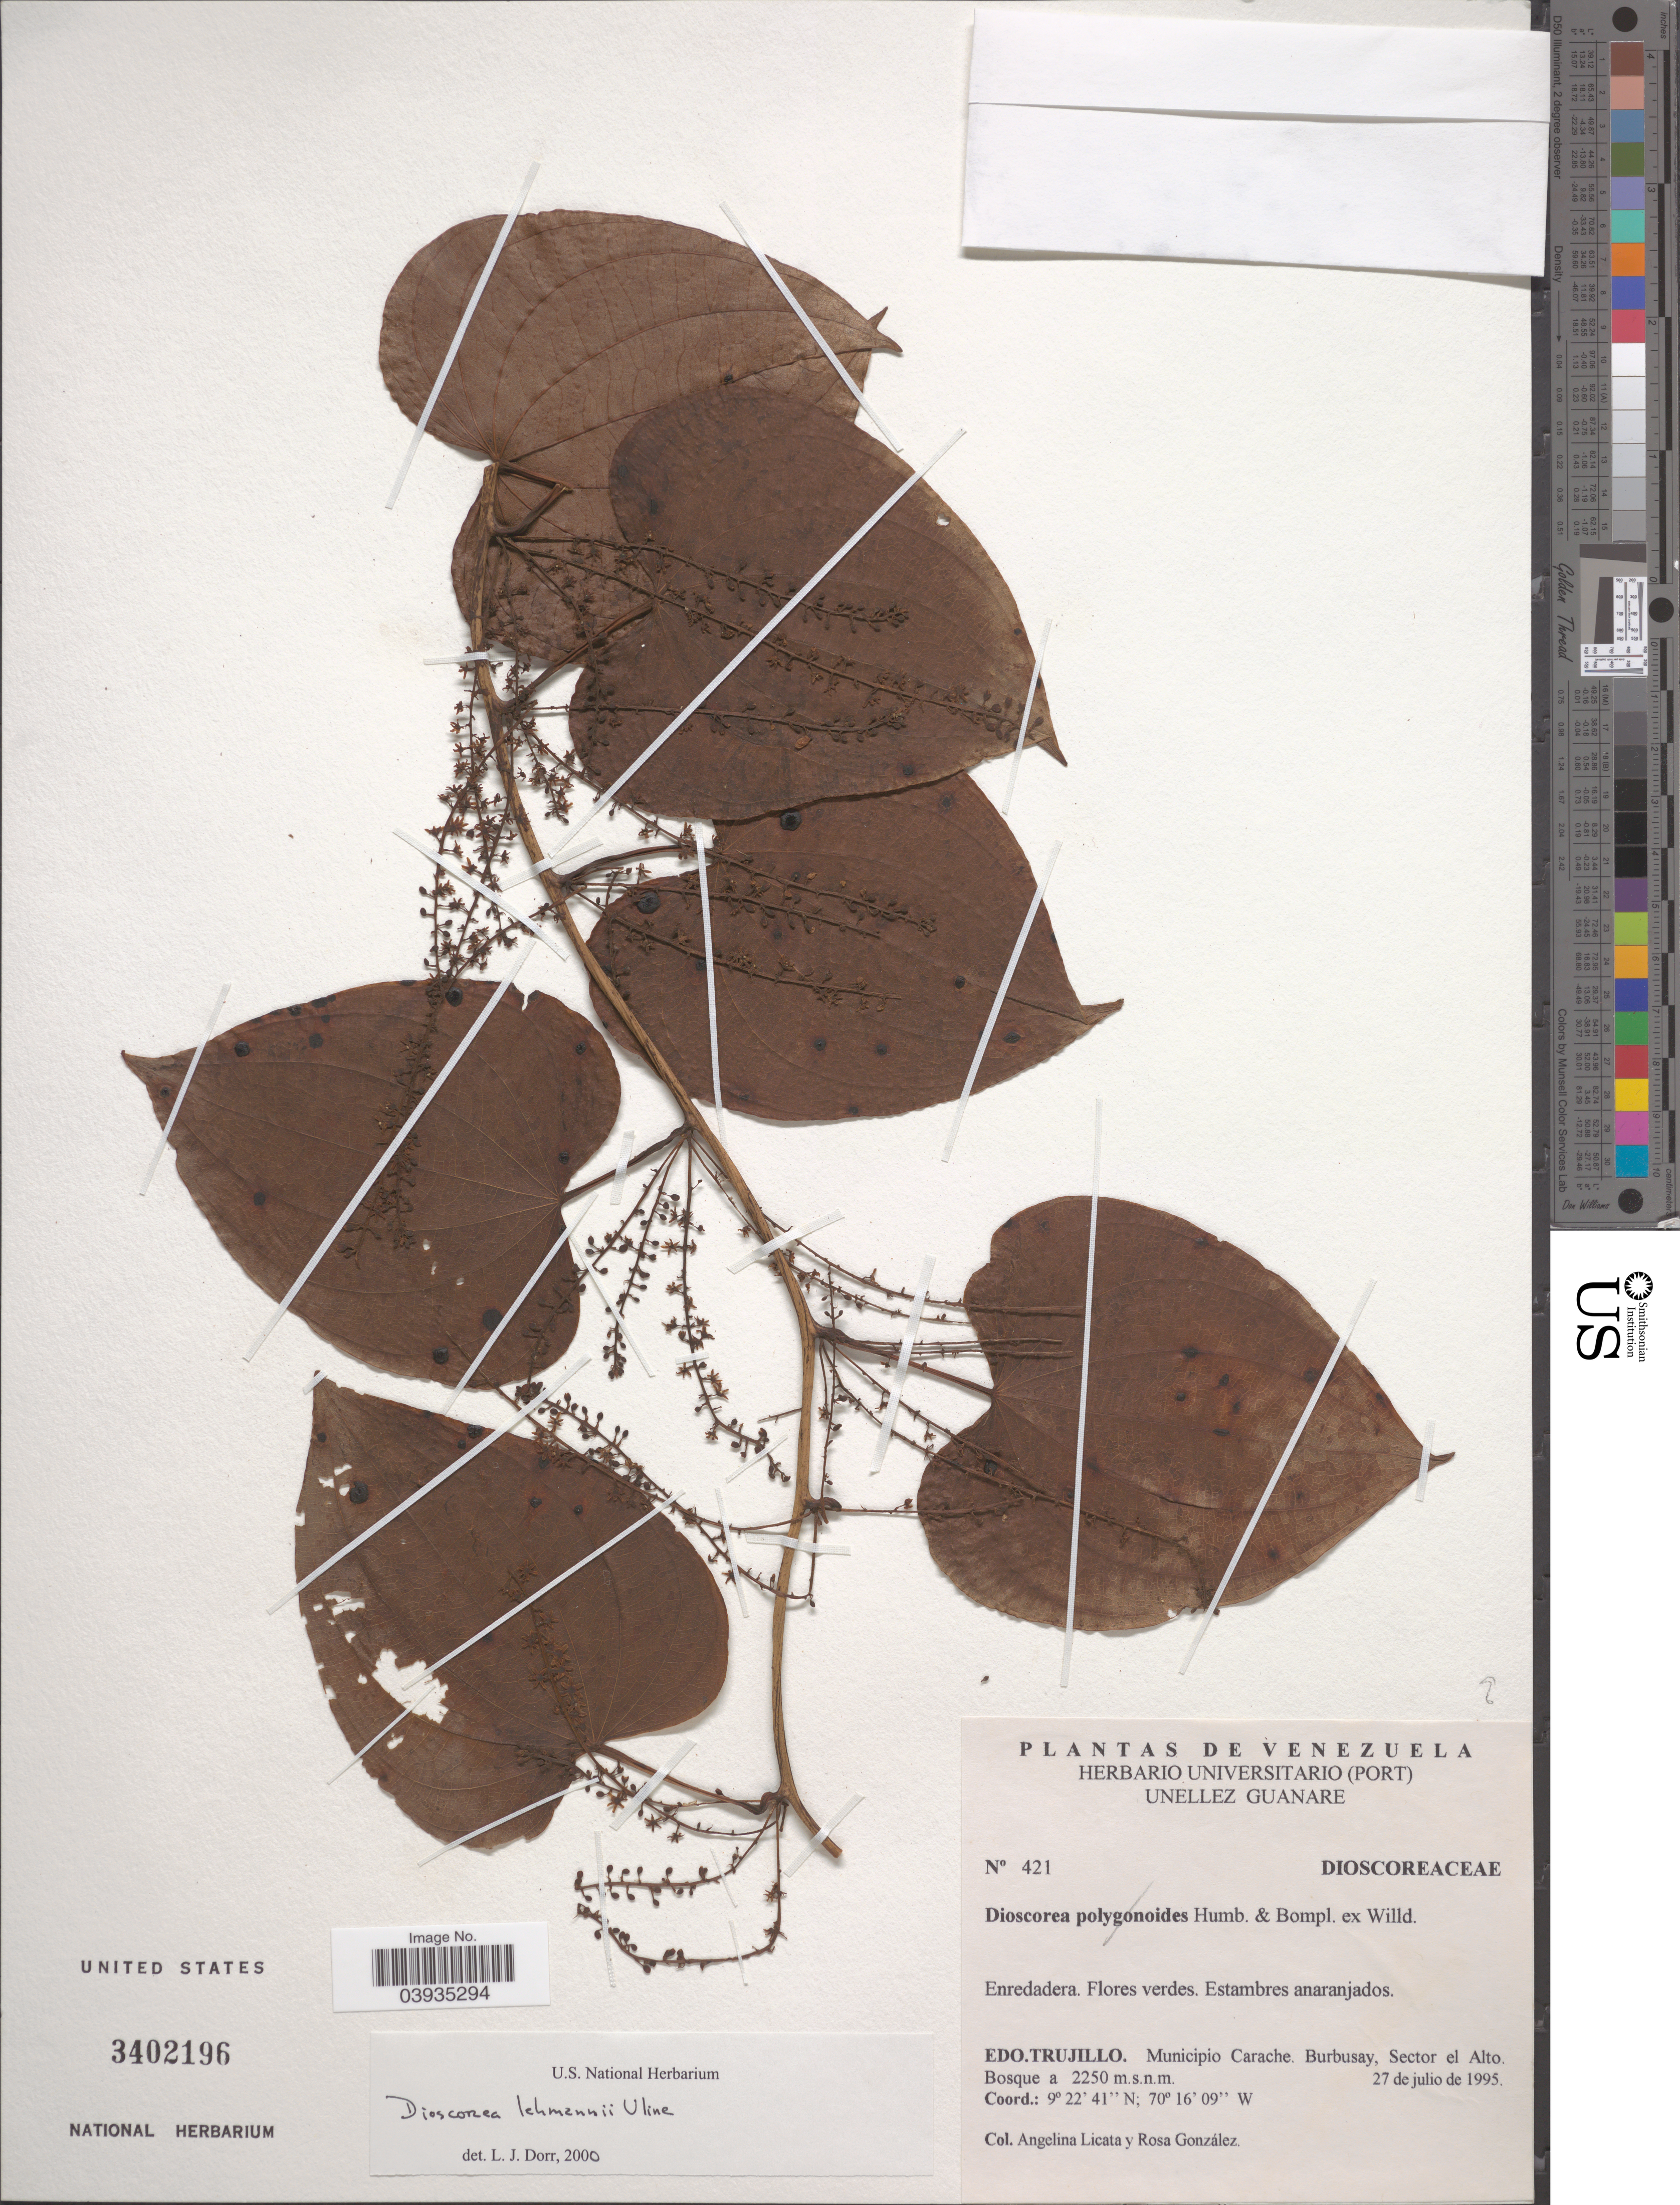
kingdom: Plantae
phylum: Tracheophyta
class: Liliopsida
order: Dioscoreales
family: Dioscoreaceae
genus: Dioscorea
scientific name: Dioscorea lehmannii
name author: Uline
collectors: A. Licata & R. González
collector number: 421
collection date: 1995-07-27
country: Venezuela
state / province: Trujillo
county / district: Carache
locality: Burbusay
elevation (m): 2250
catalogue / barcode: US 3402196